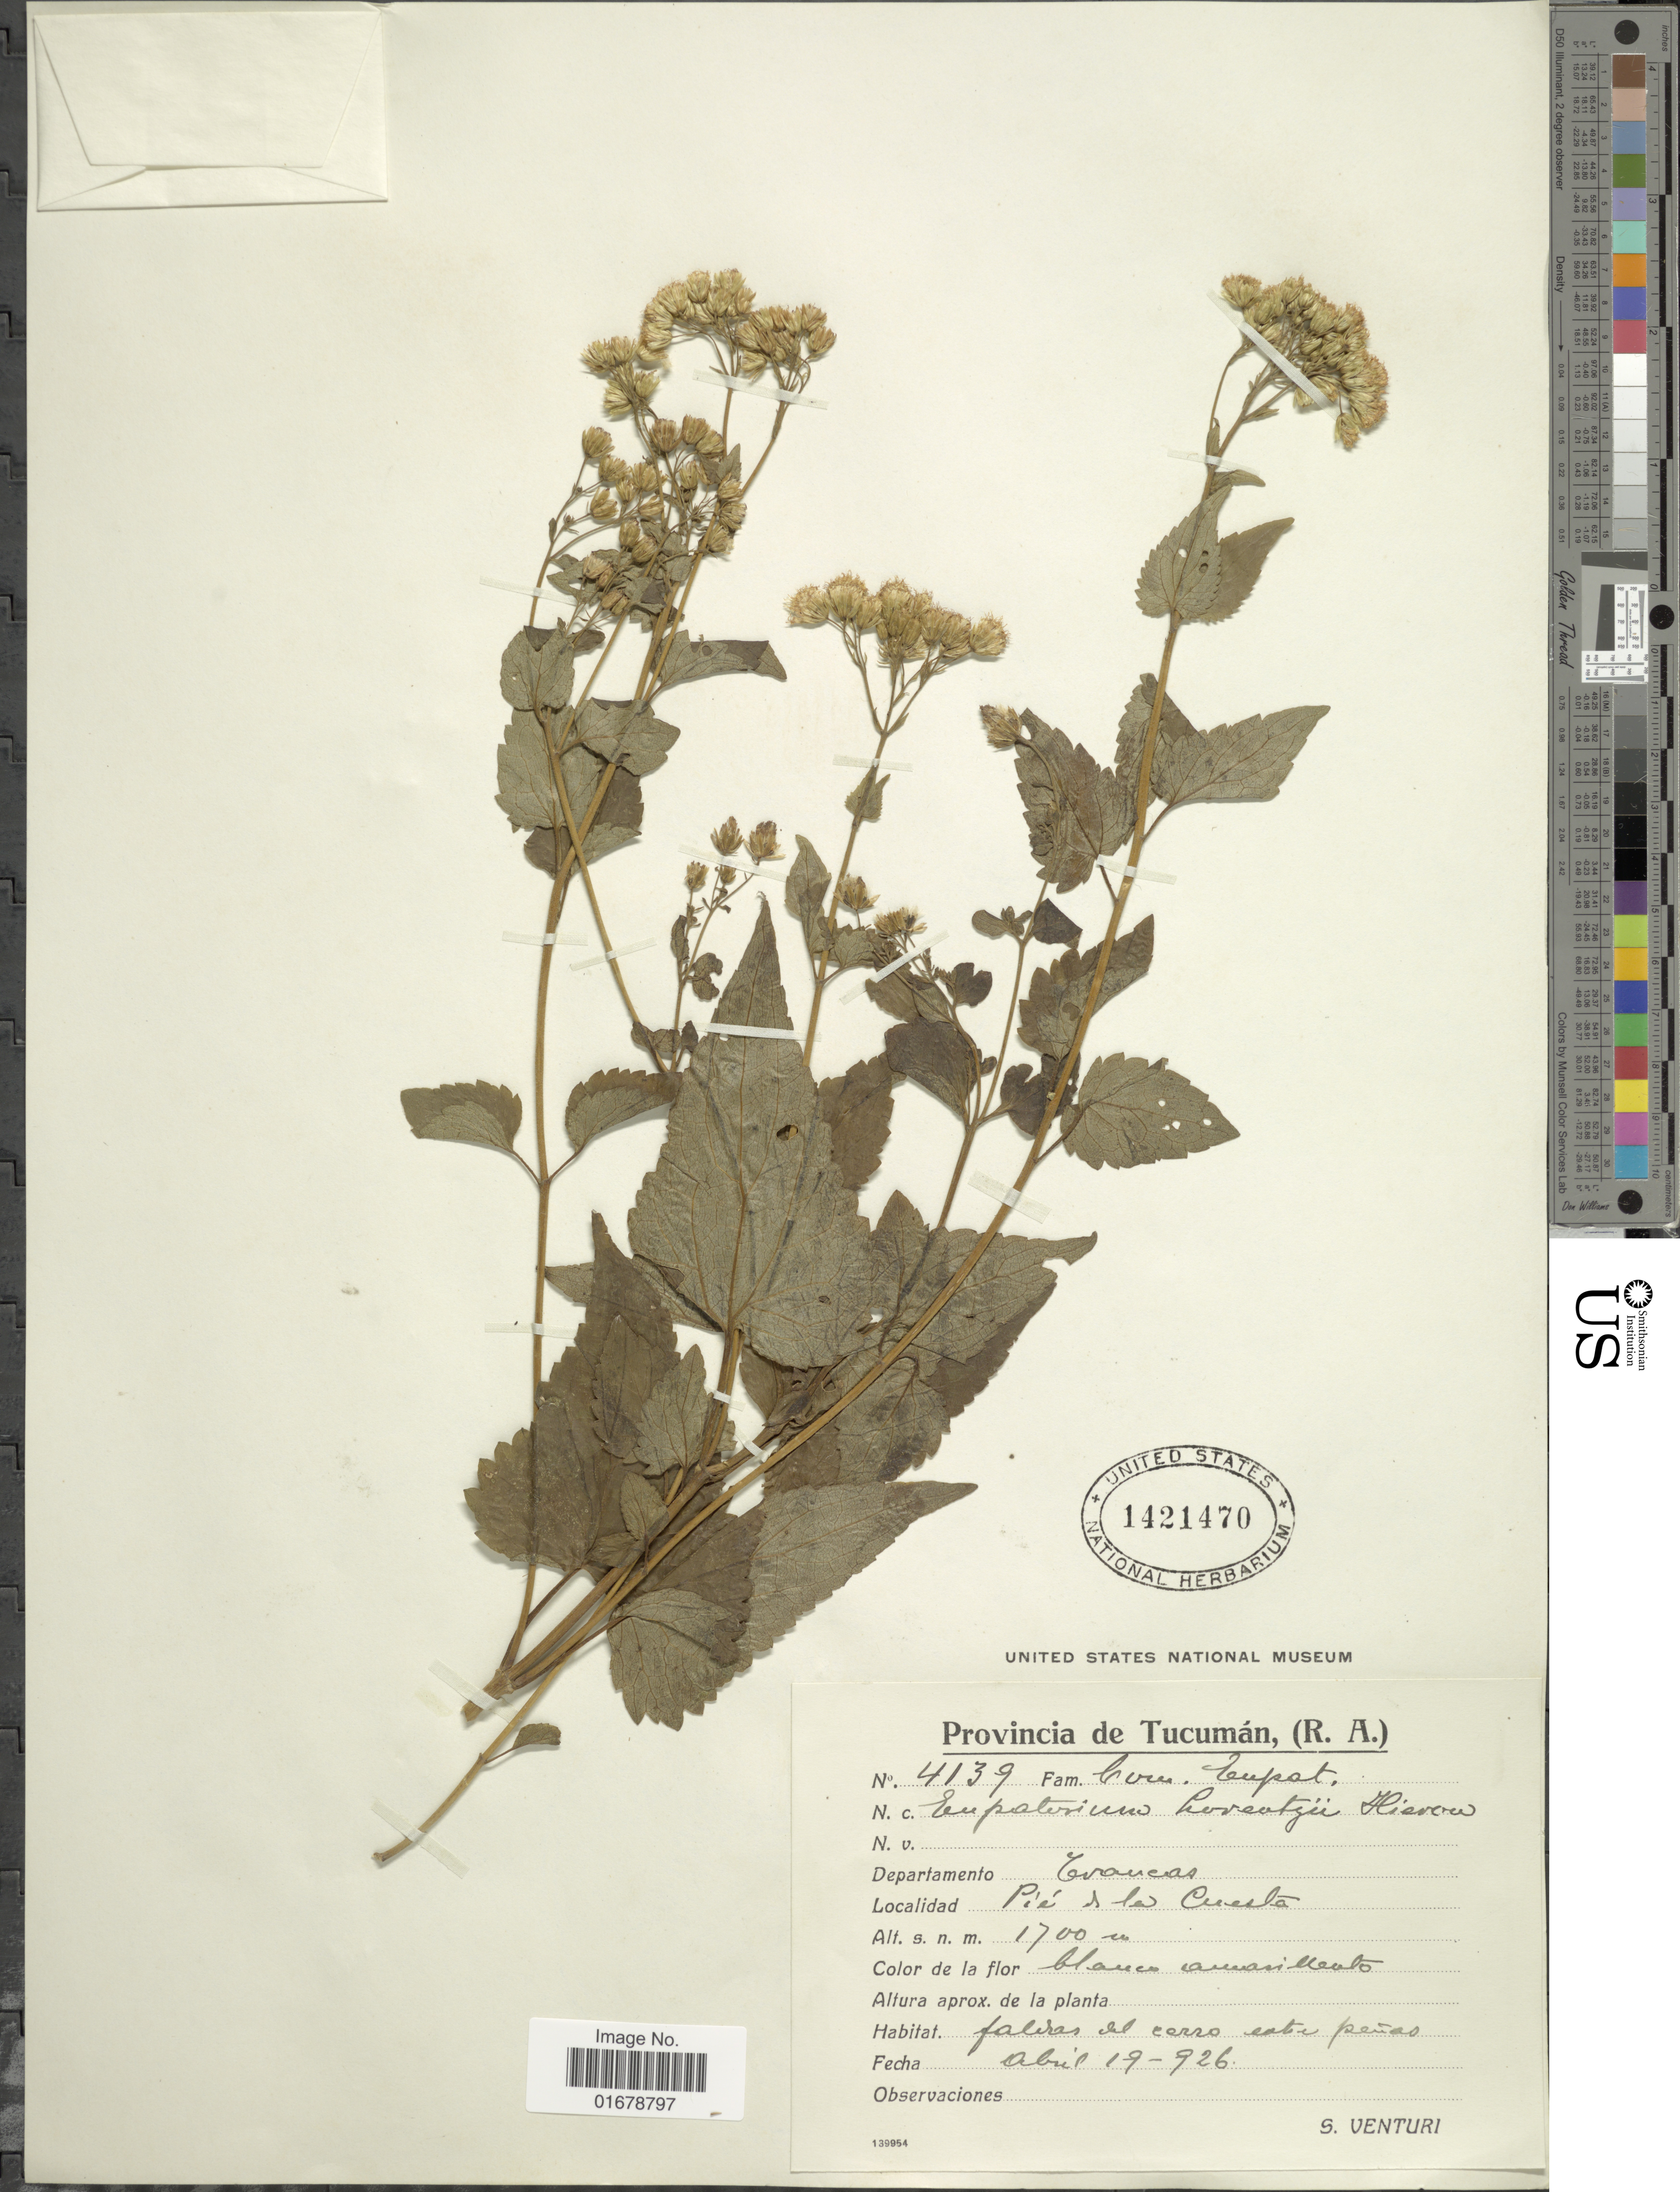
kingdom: Plantae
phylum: Tracheophyta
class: Magnoliopsida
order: Asterales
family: Asteraceae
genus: Ageratina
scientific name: Ageratina lorentzii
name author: (Hieron.) R.M. King & H. Rob.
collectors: S. Venturi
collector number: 4139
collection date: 1926-04-19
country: Argentina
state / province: Tucumán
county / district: Trancas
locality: Pie de la Cuesta (foot of the slope)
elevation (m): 1700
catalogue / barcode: US 1421470